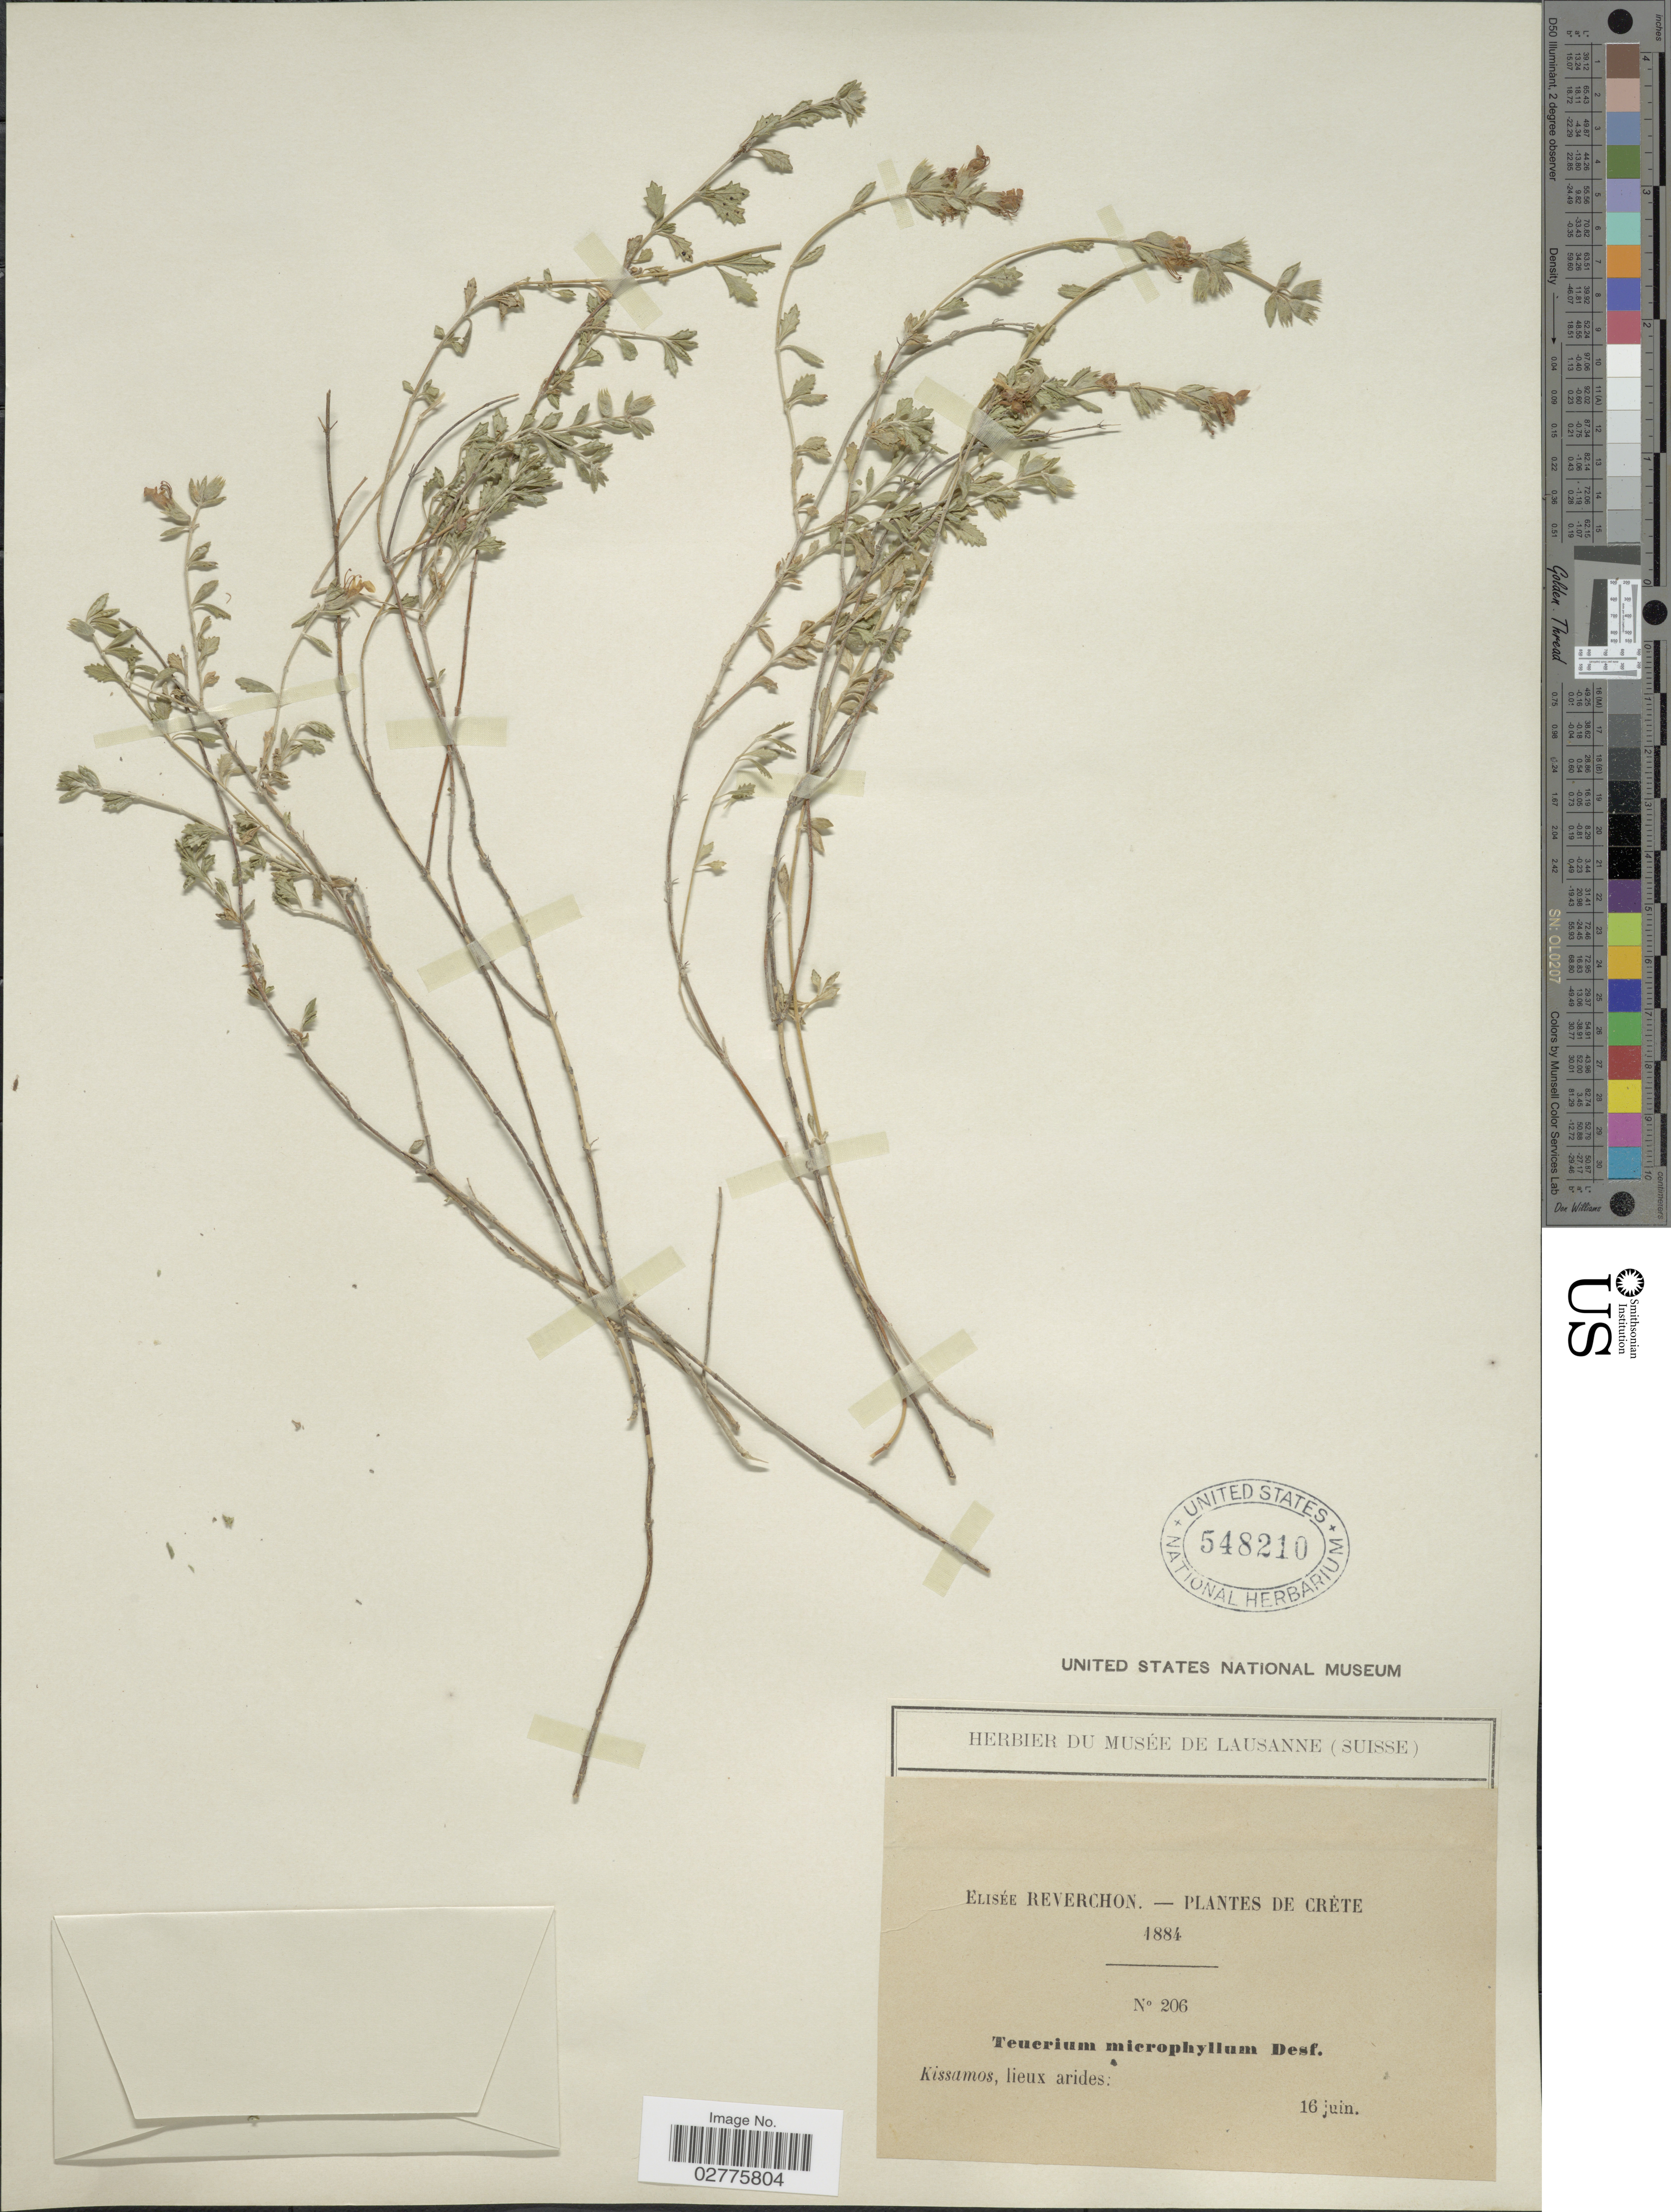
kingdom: Plantae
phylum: Tracheophyta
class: Magnoliopsida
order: Lamiales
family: Lamiaceae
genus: Teucrium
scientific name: Teucrium microphyllum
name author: Desf.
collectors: E. Reverchon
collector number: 206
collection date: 1884-06-16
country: Greece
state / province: Crete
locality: Kissamos, llieux arides.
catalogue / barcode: US 548210